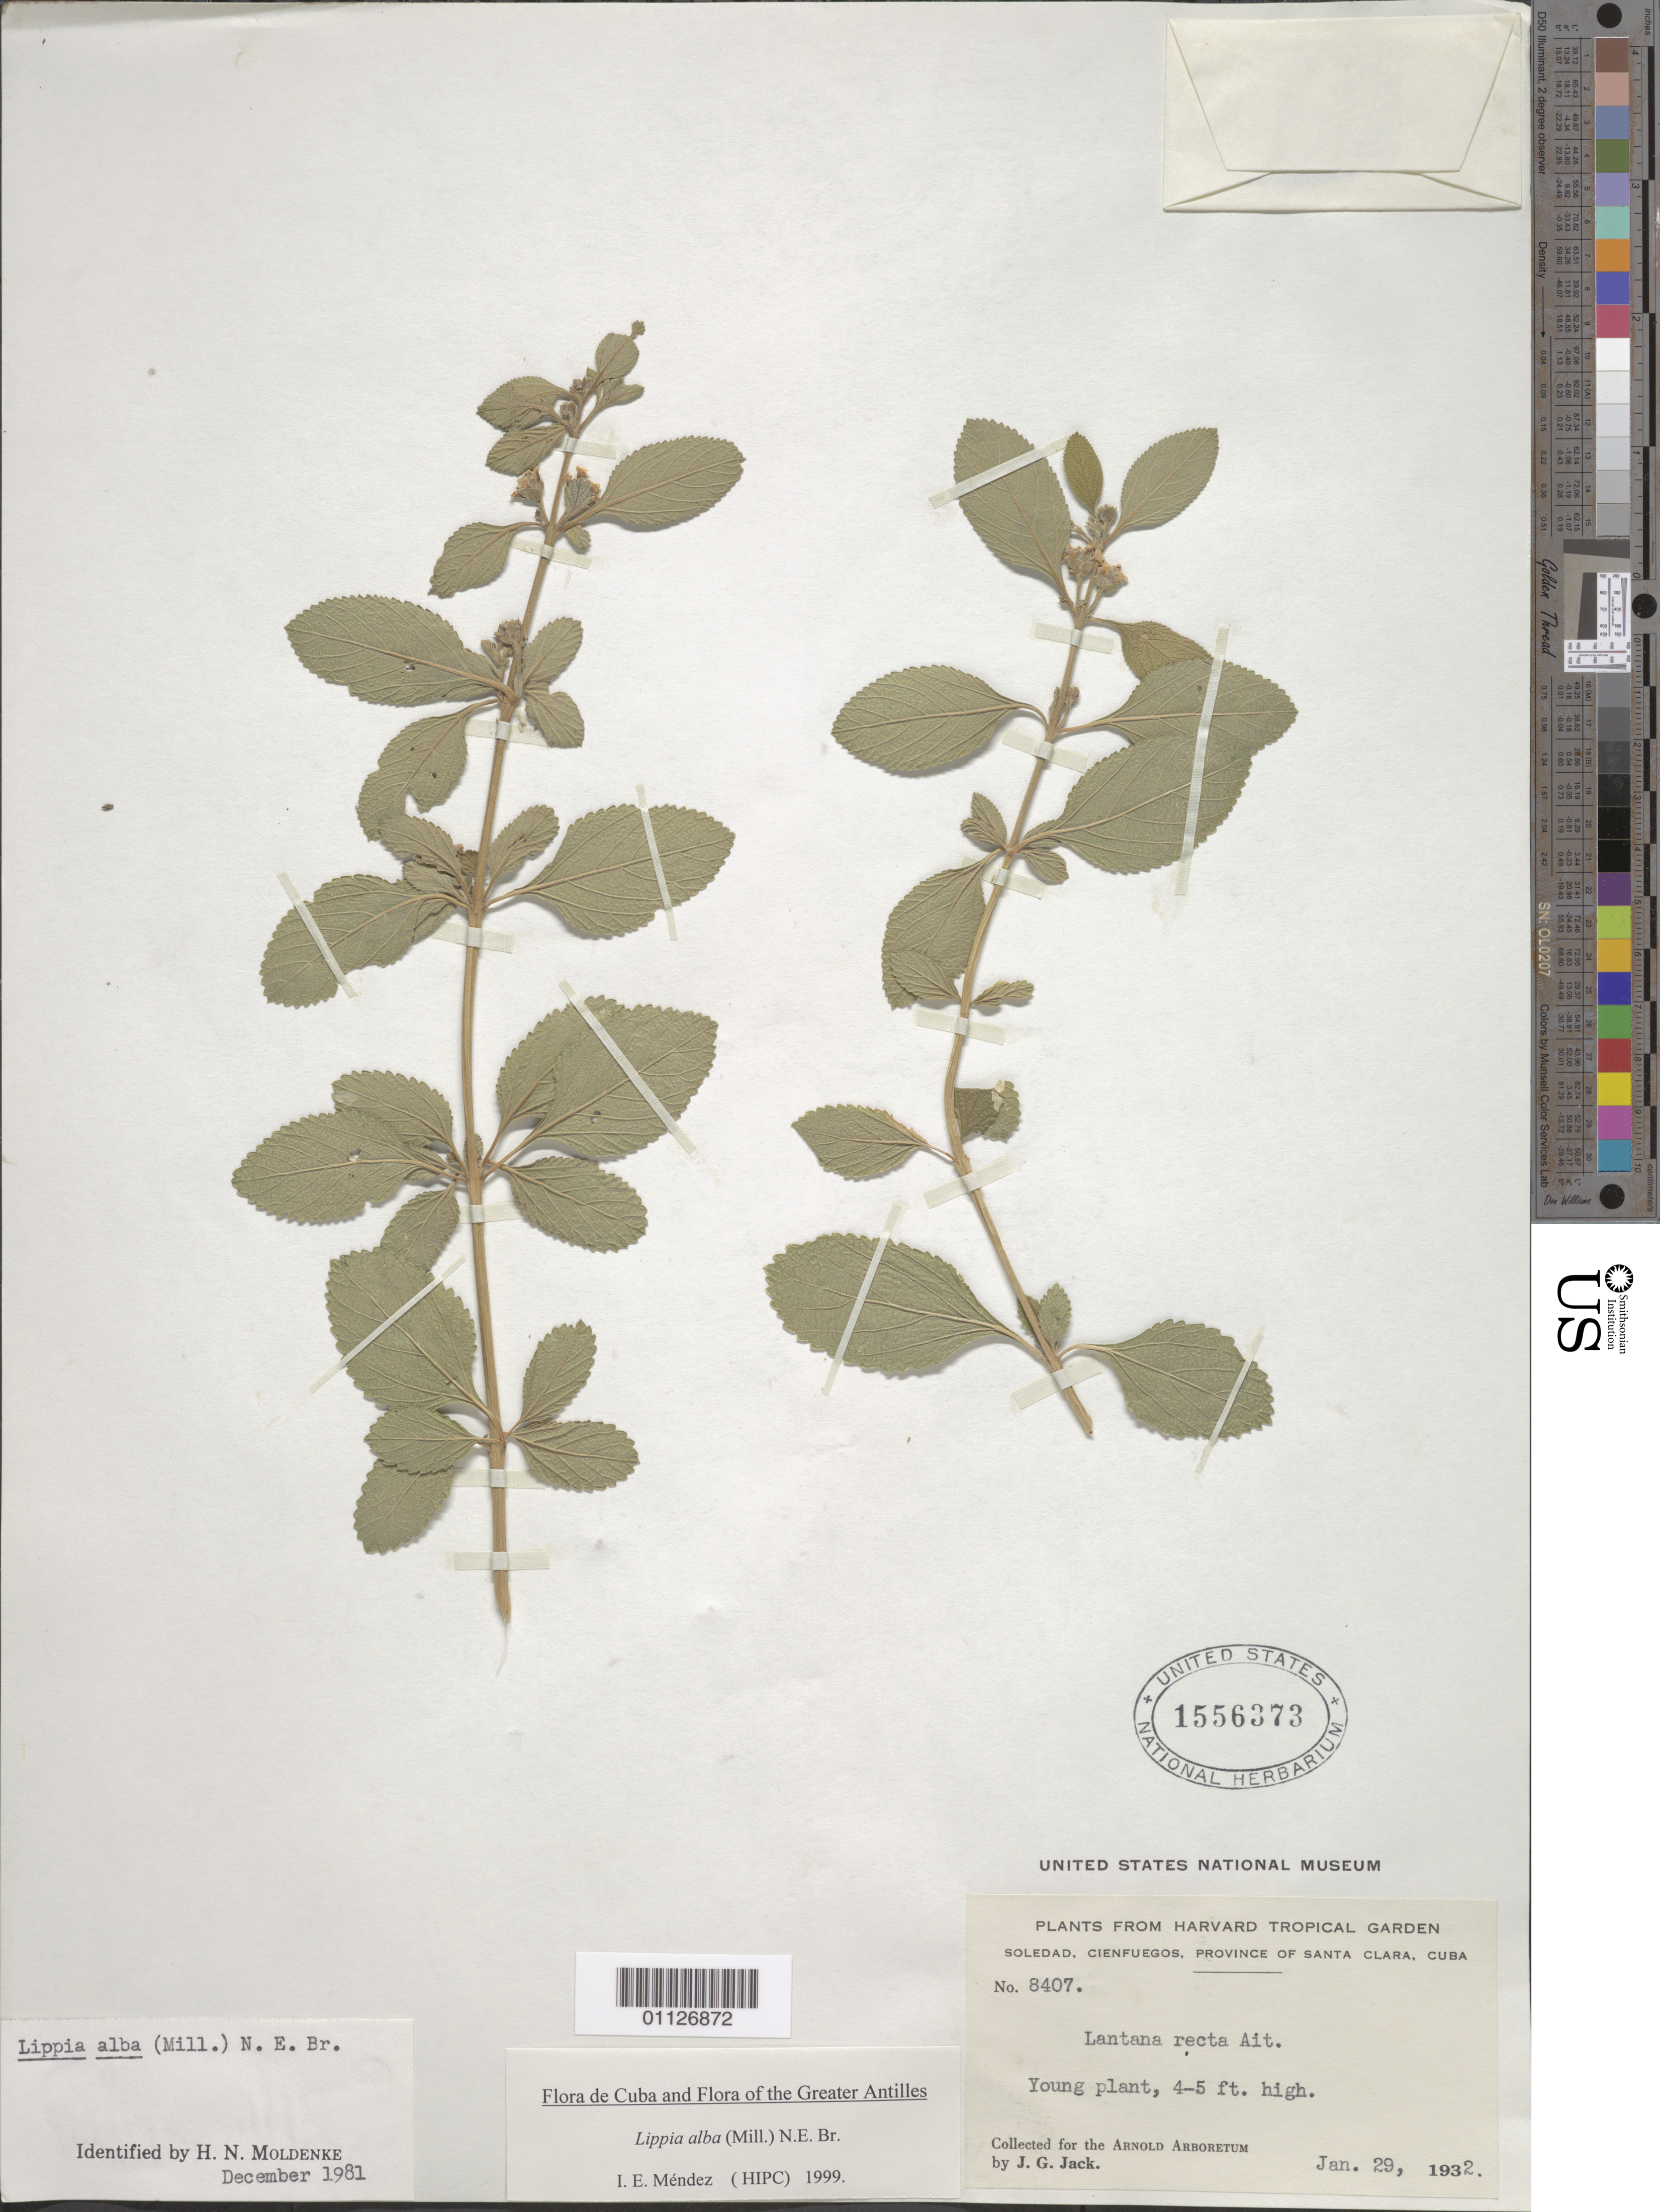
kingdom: Plantae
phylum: Tracheophyta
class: Magnoliopsida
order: Lamiales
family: Verbenaceae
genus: Lippia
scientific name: Lippia alba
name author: (Mill.) N.E. Br. ex Britton & P. Wilson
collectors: J. G. Jack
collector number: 8407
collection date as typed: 29 Jan 1932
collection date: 1932-01-29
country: Cuba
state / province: Cienfuegos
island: Cuba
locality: Soledad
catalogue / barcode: US 1556373